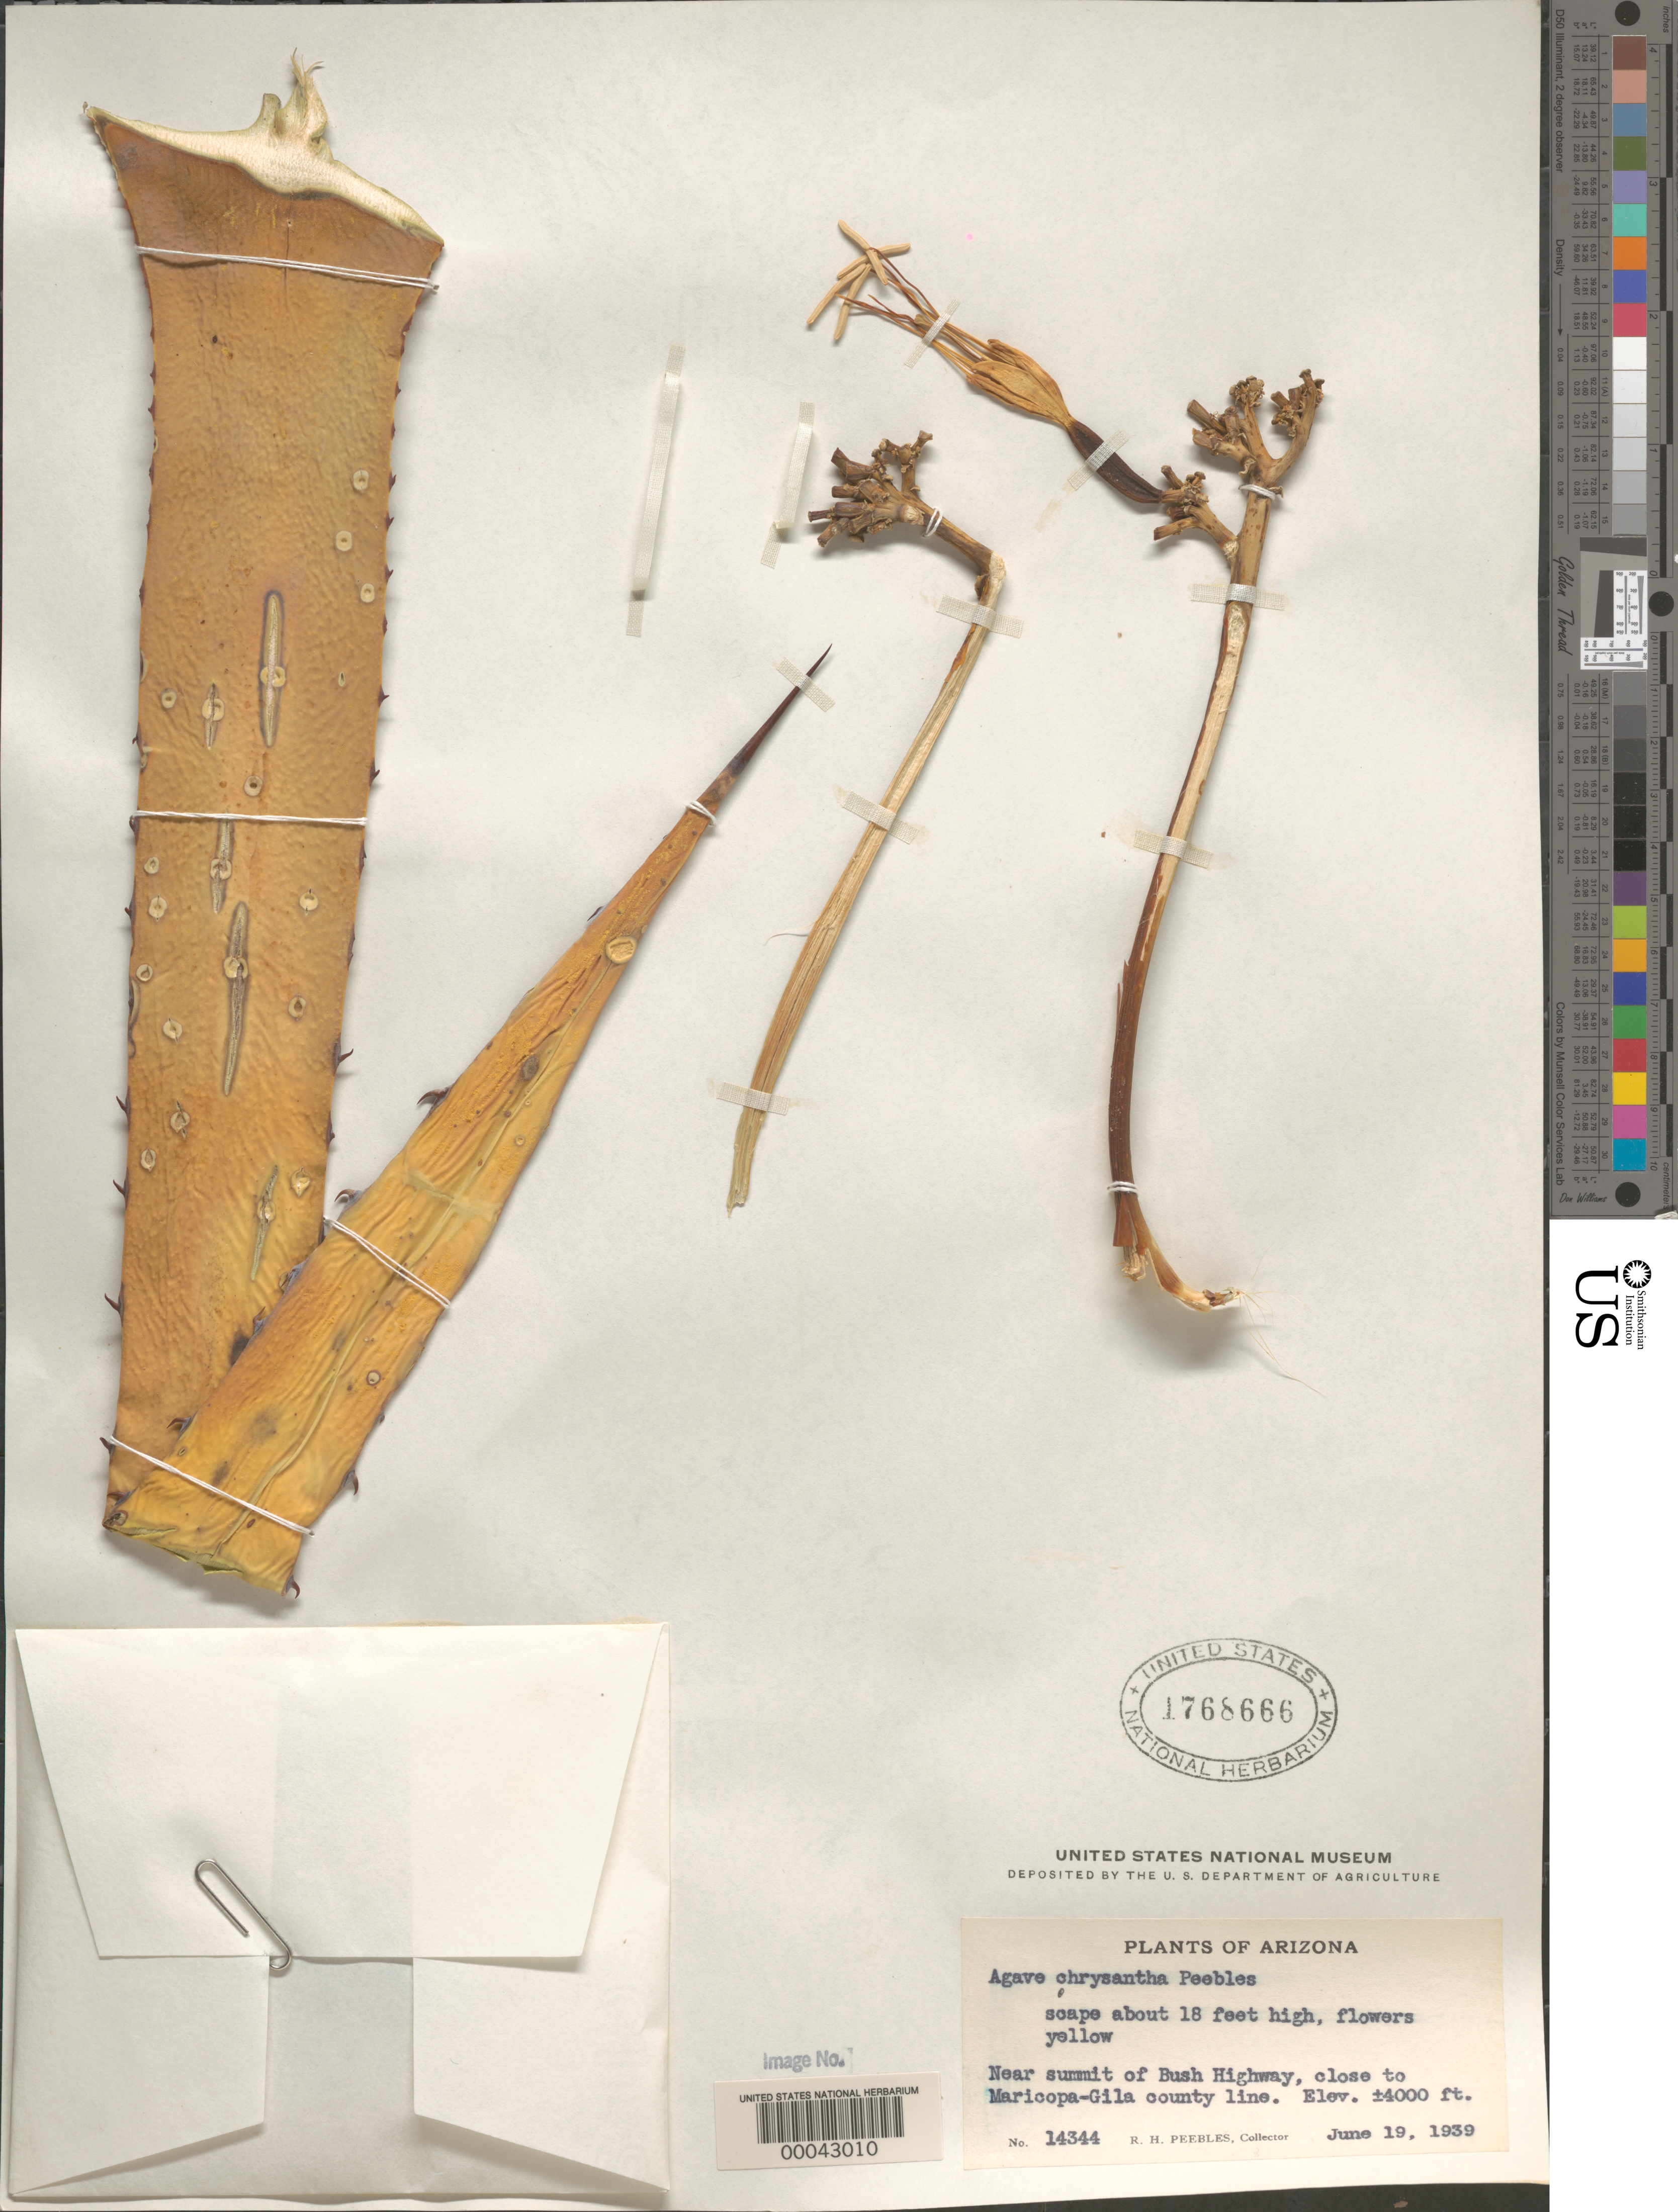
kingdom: Plantae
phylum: Tracheophyta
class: Liliopsida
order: Asparagales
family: Asparagaceae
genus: Agave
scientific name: Agave chrysantha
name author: Peebles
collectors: R. H. Peebles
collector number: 14344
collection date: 1939-06-19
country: United States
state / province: Arizona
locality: Near summit of Bush Highway, close to Maricopa-Gila county line.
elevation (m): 1219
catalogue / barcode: US 1768666